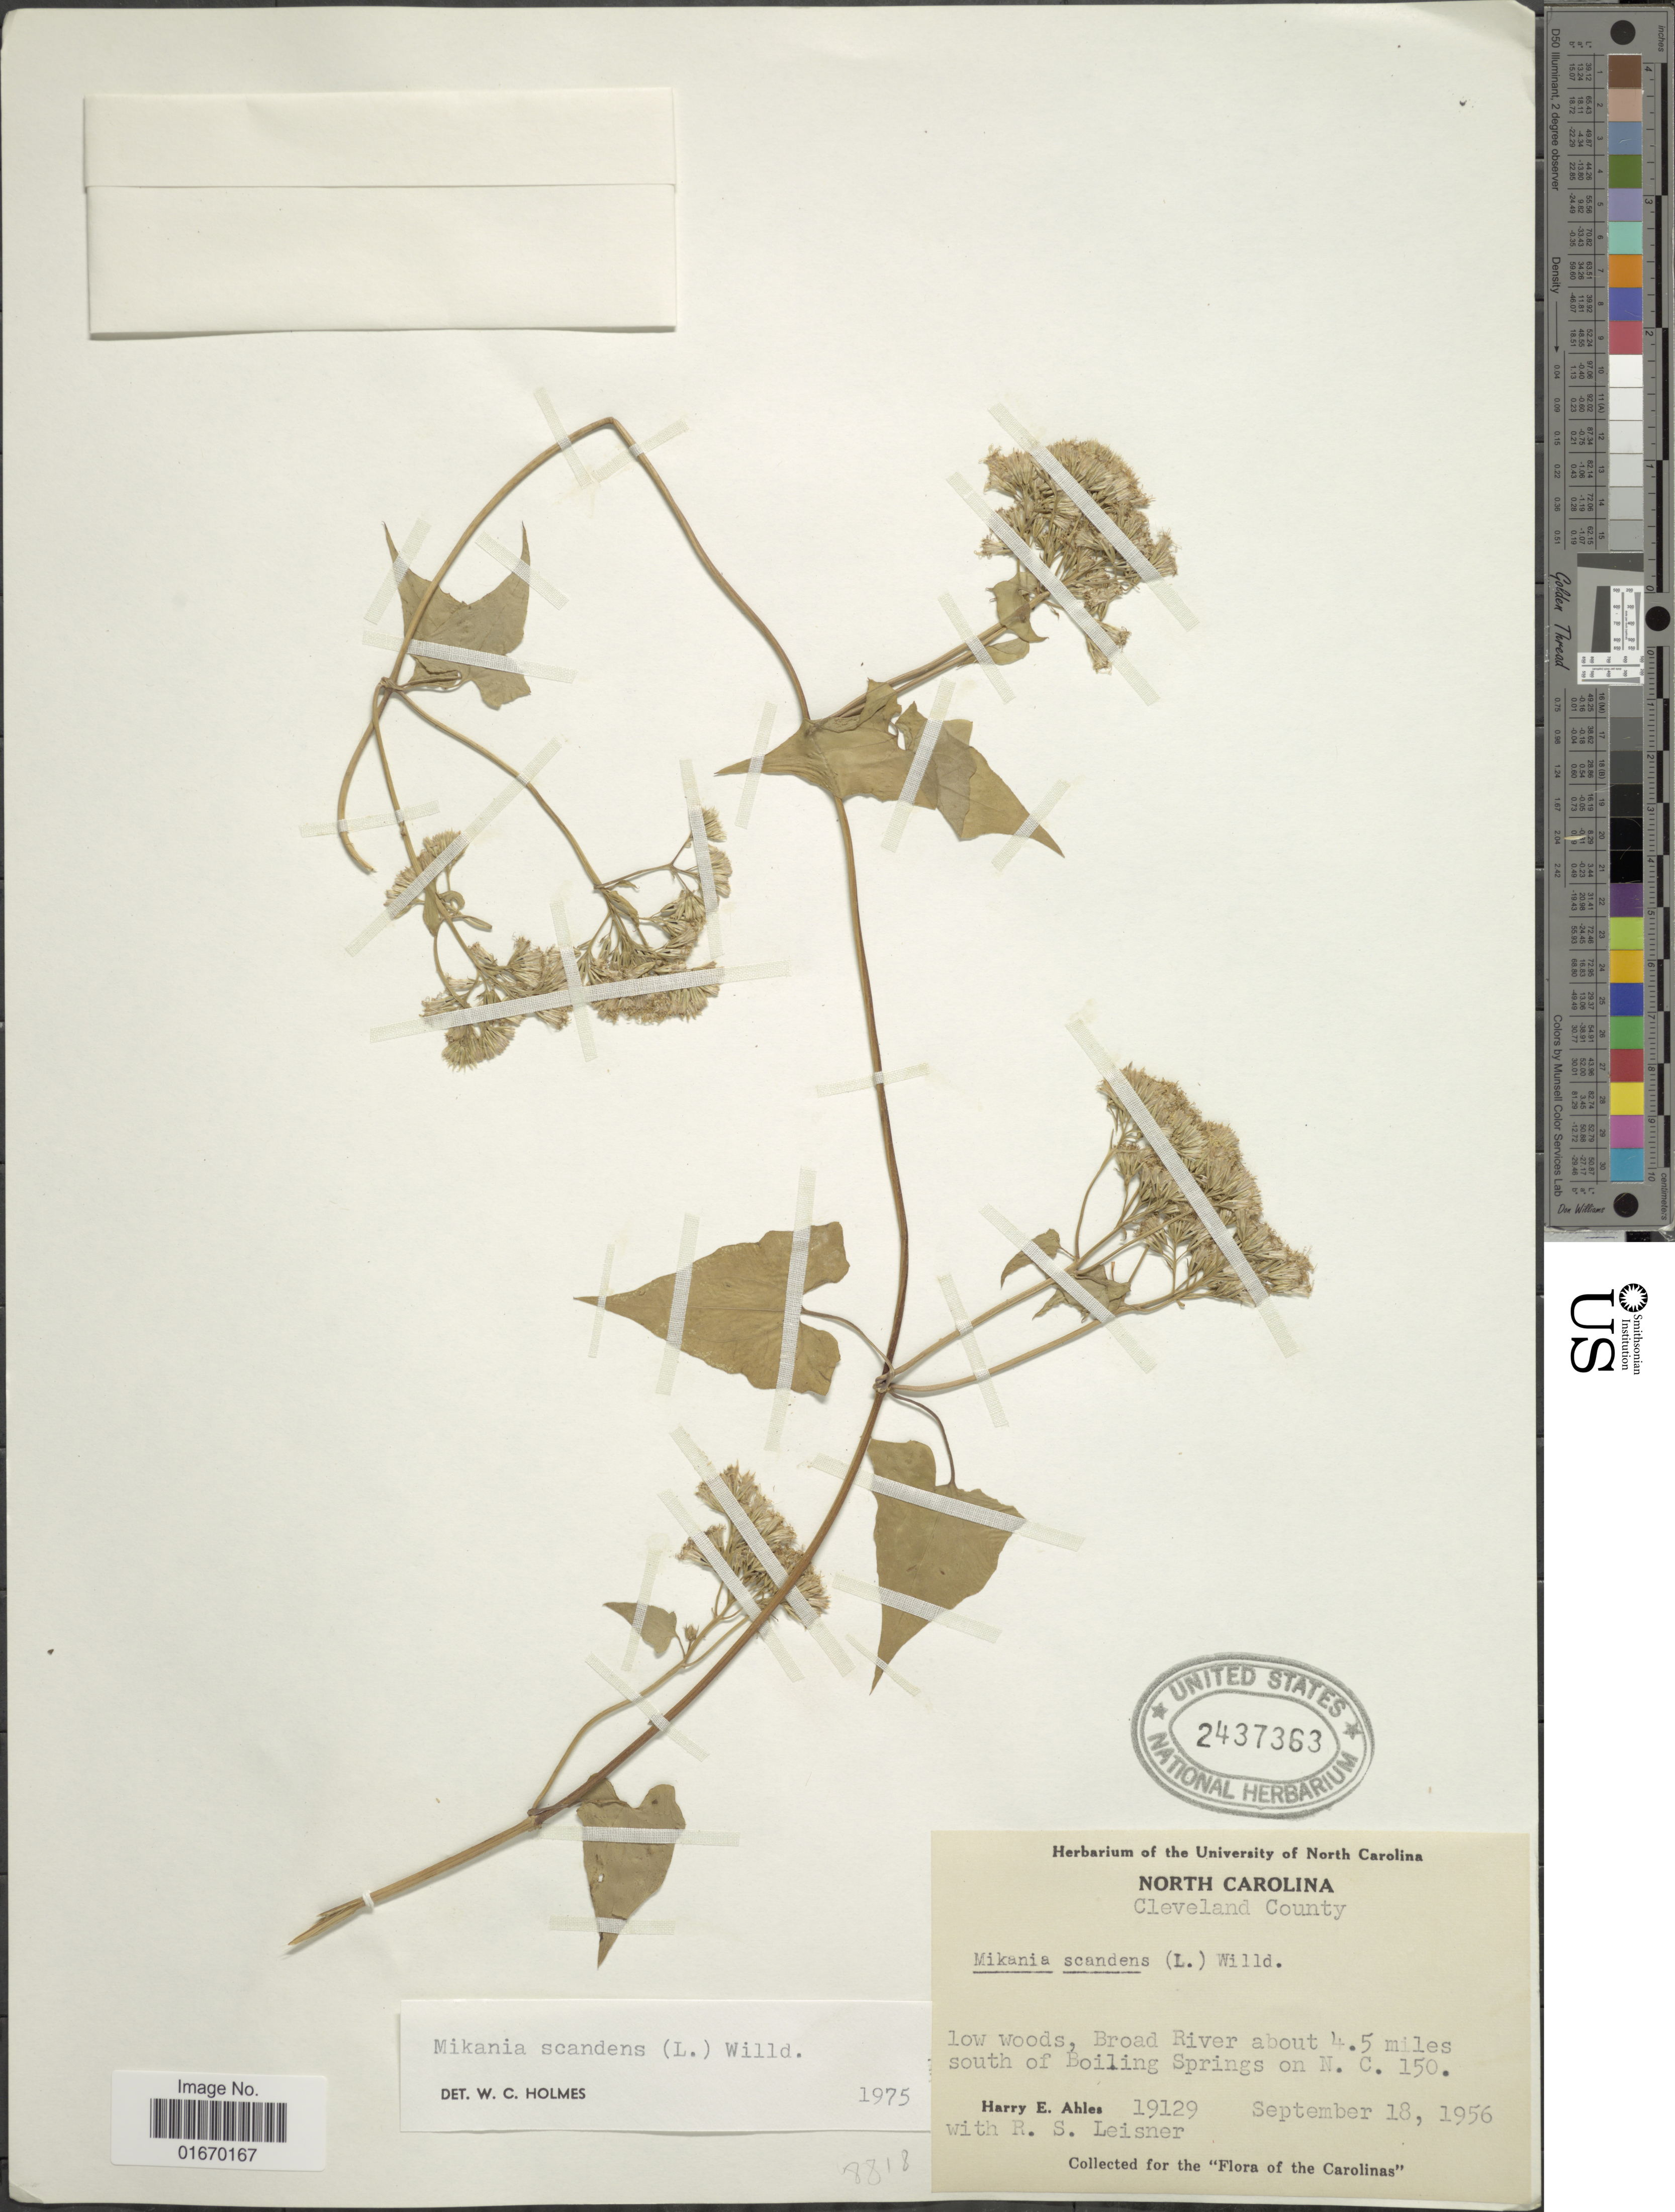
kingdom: Plantae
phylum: Tracheophyta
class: Magnoliopsida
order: Asterales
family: Asteraceae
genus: Mikania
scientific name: Mikania scandens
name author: (L.) Willd.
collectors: H. E. Ahles & R. Leisner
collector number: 19129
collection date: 1956-09-18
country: United States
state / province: North Carolina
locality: Cleveland County, Broad River about 4.5 miles south of Boiling Springs on N. C. 150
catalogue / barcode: US 2437363